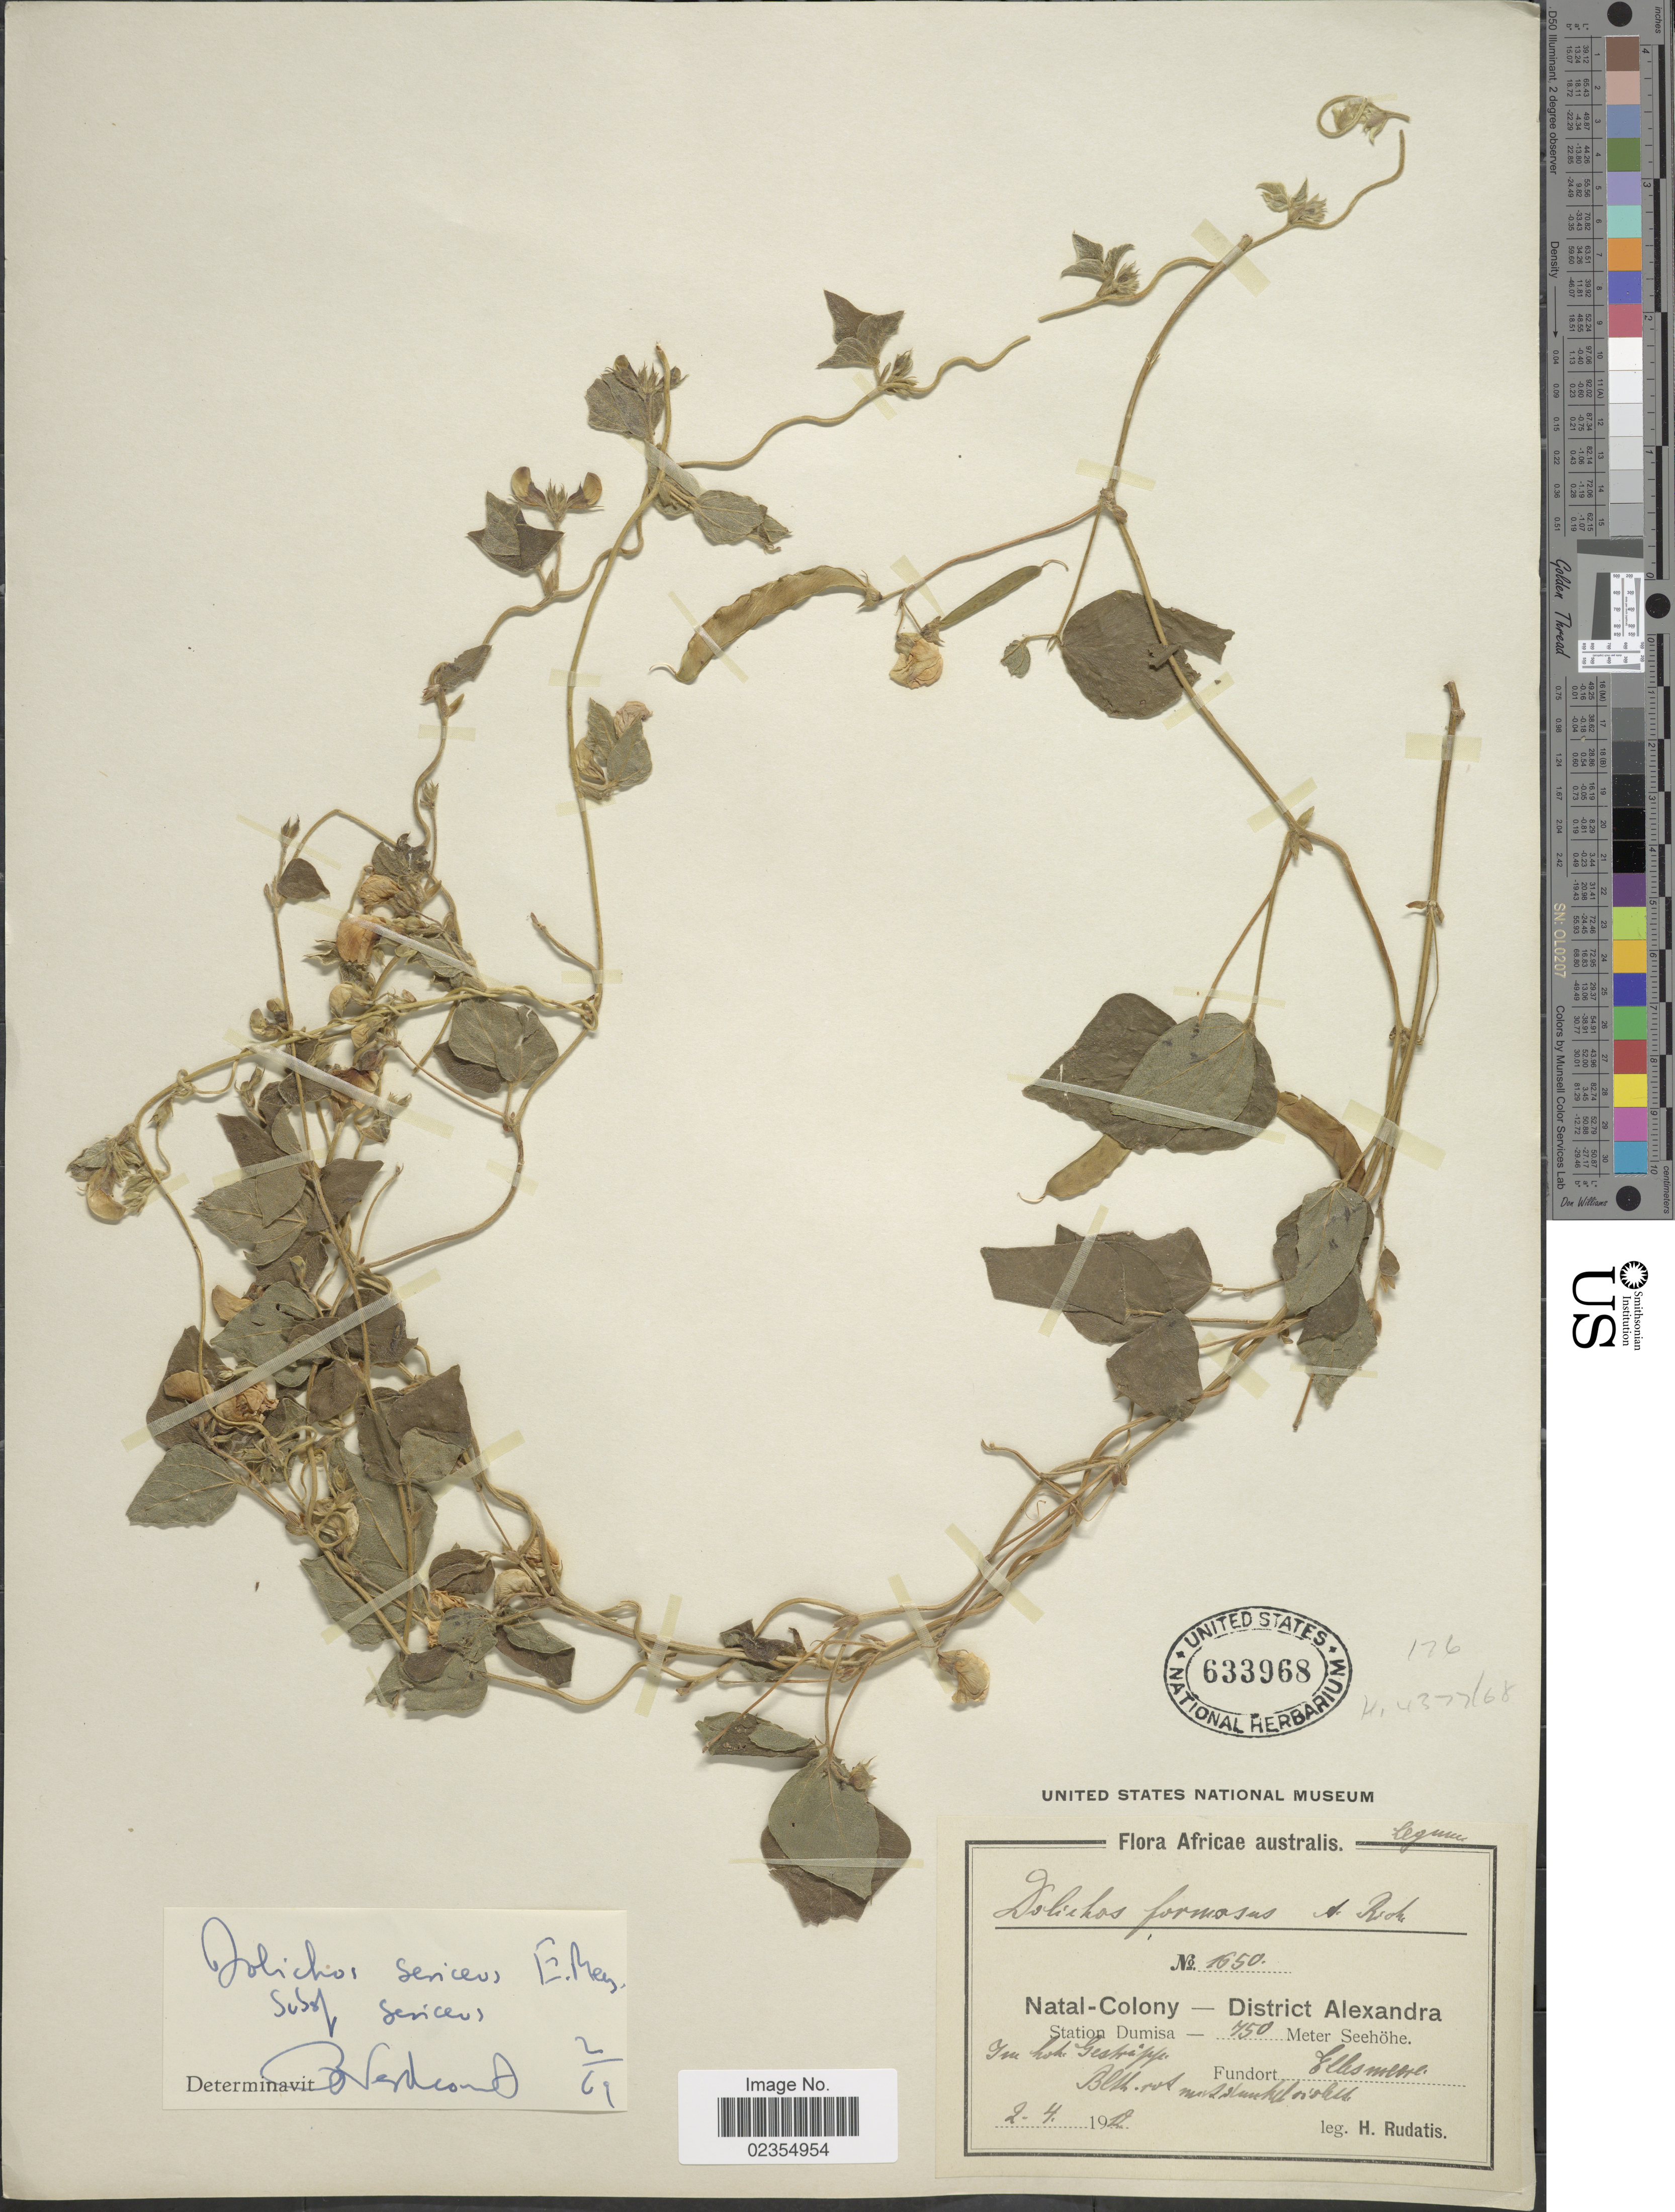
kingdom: Plantae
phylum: Tracheophyta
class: Magnoliopsida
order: Fabales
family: Fabaceae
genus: Dolichos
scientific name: Dolichos sericeus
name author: E. Mey.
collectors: H. Rudatis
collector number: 1650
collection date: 1910-04-02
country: South Africa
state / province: KwaZulu-Natal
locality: Africae australis, natal-Colony- District Alexandra, Station Dumisa, Fundort Ellesmeere.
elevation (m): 750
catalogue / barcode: US 633968